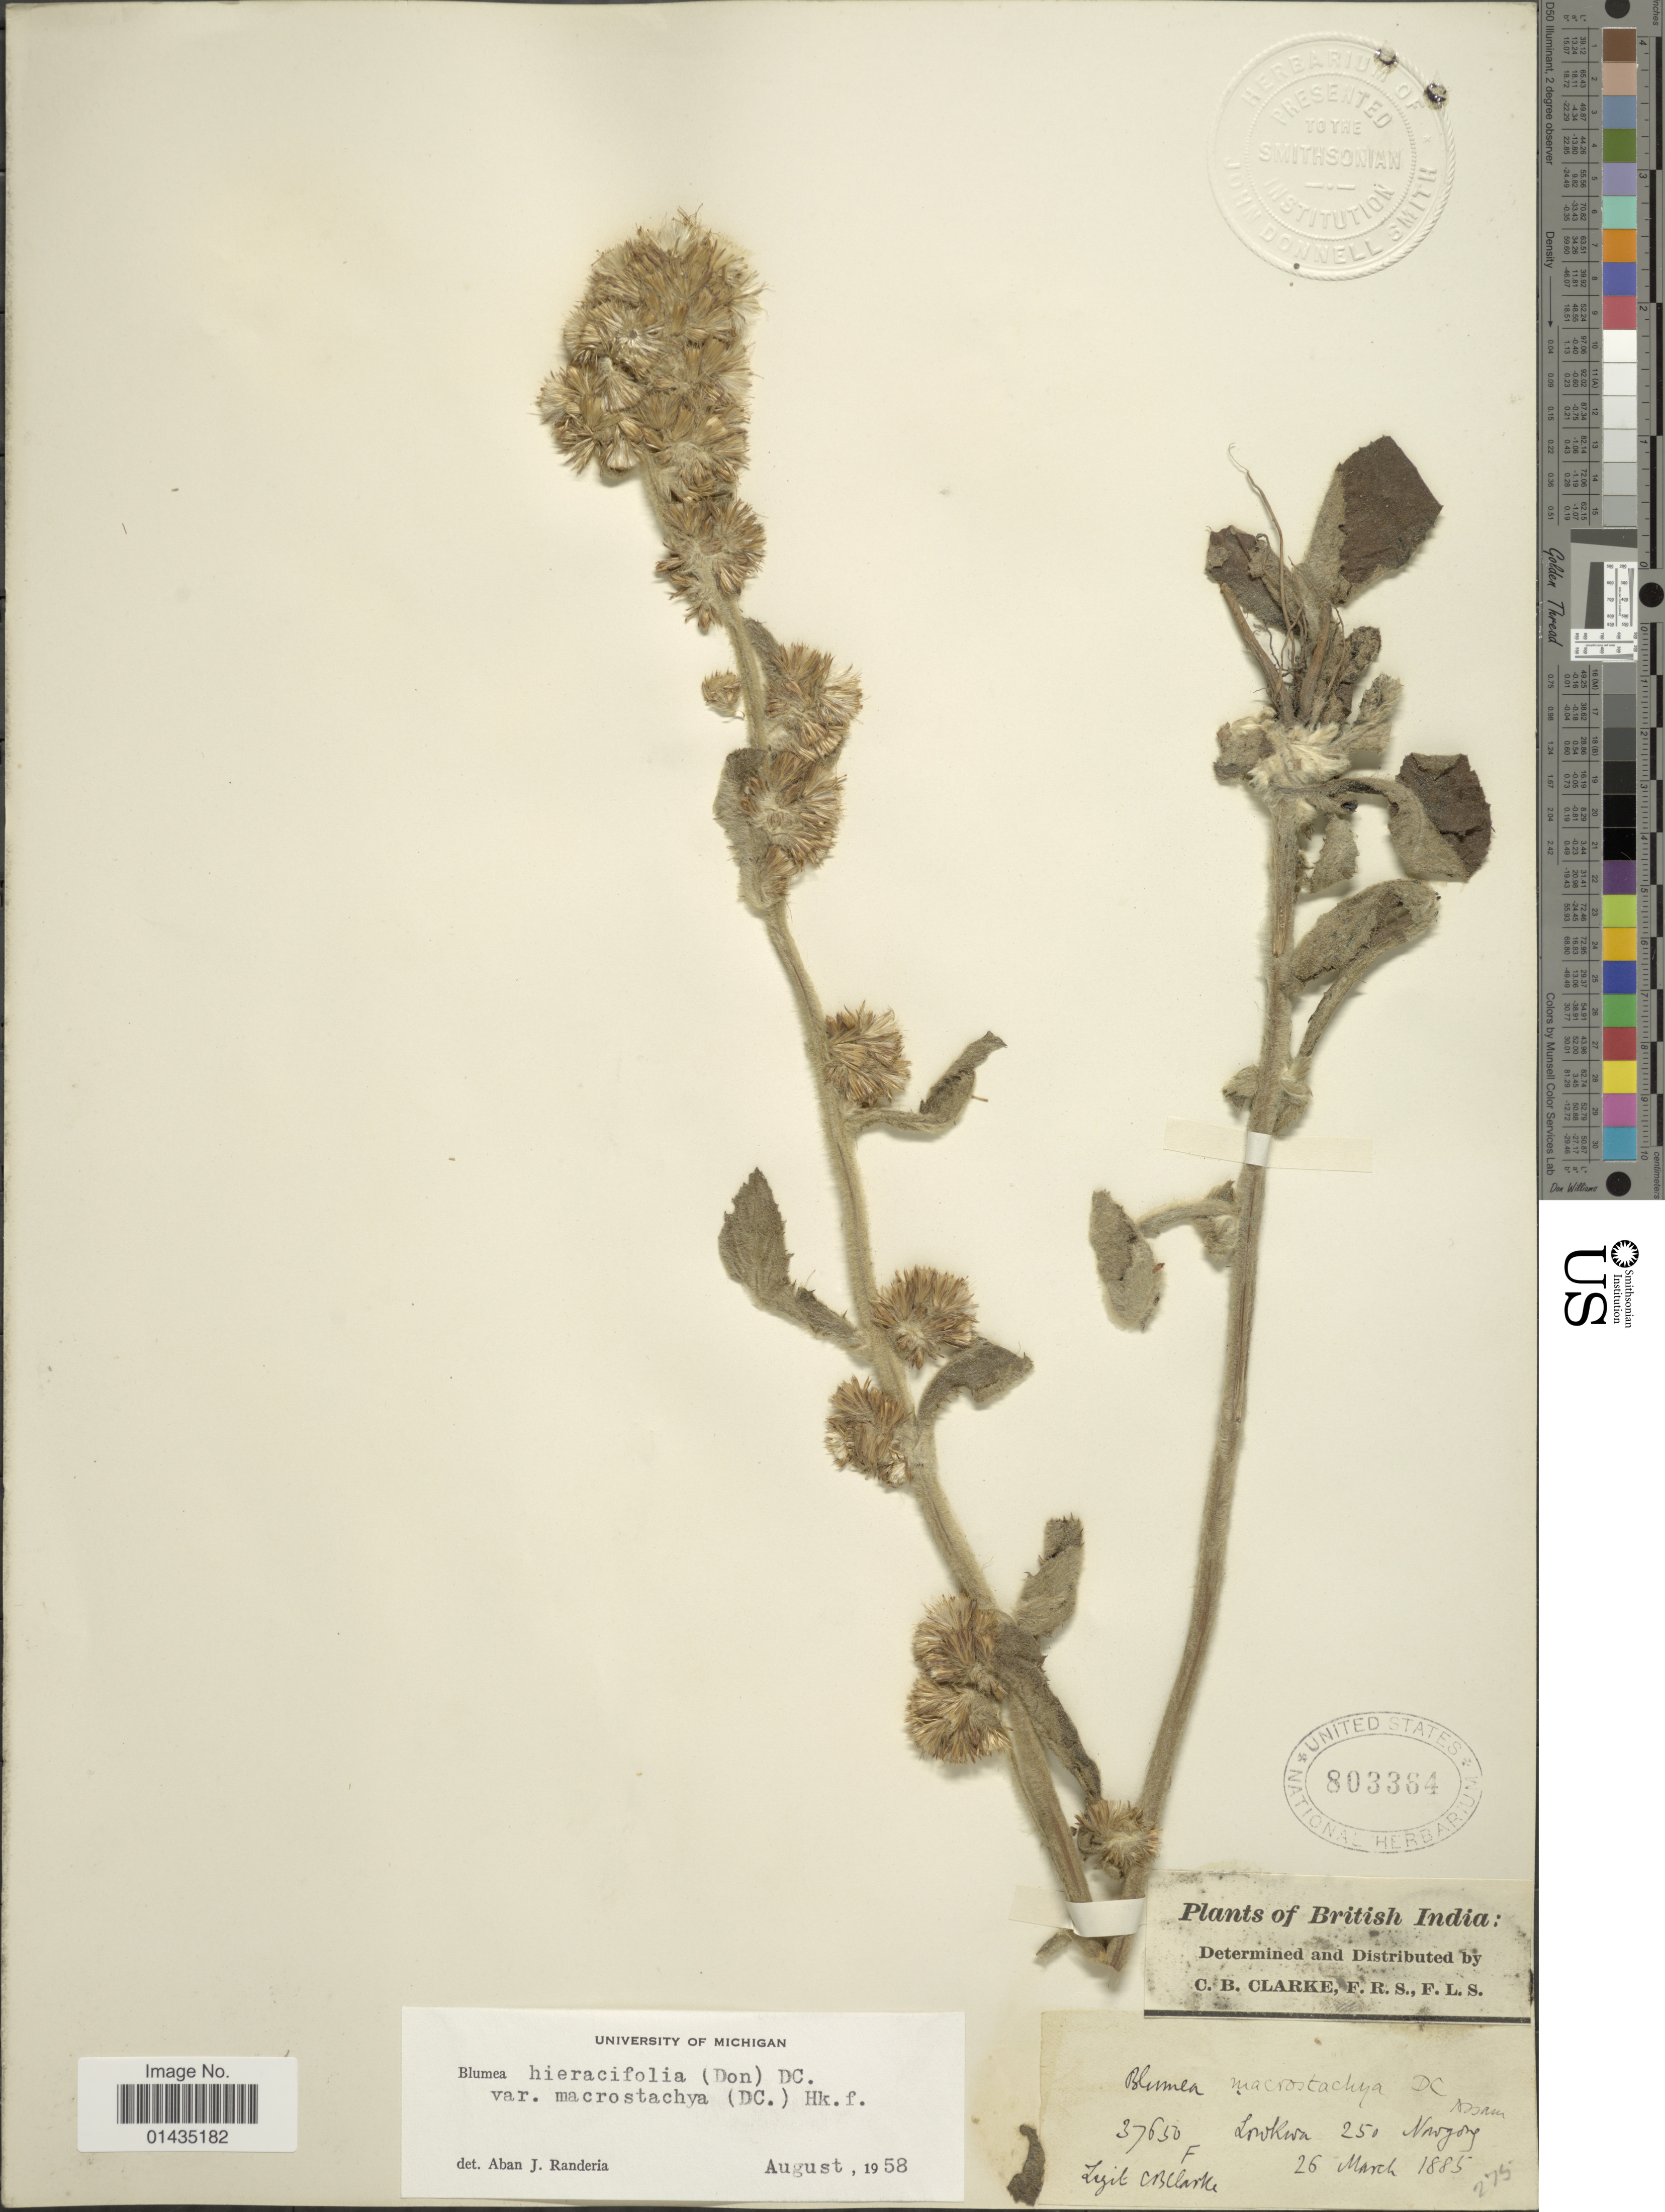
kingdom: Plantae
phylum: Tracheophyta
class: Magnoliopsida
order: Asterales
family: Asteraceae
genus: Blumea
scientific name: Blumea hieraciifolia var. macrostachya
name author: (DC.) Hook. f.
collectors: C. B. Clarke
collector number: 37650F*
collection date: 1885-03-26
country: India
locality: British India, Lonkwa 250 Nowgong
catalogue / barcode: US 803364